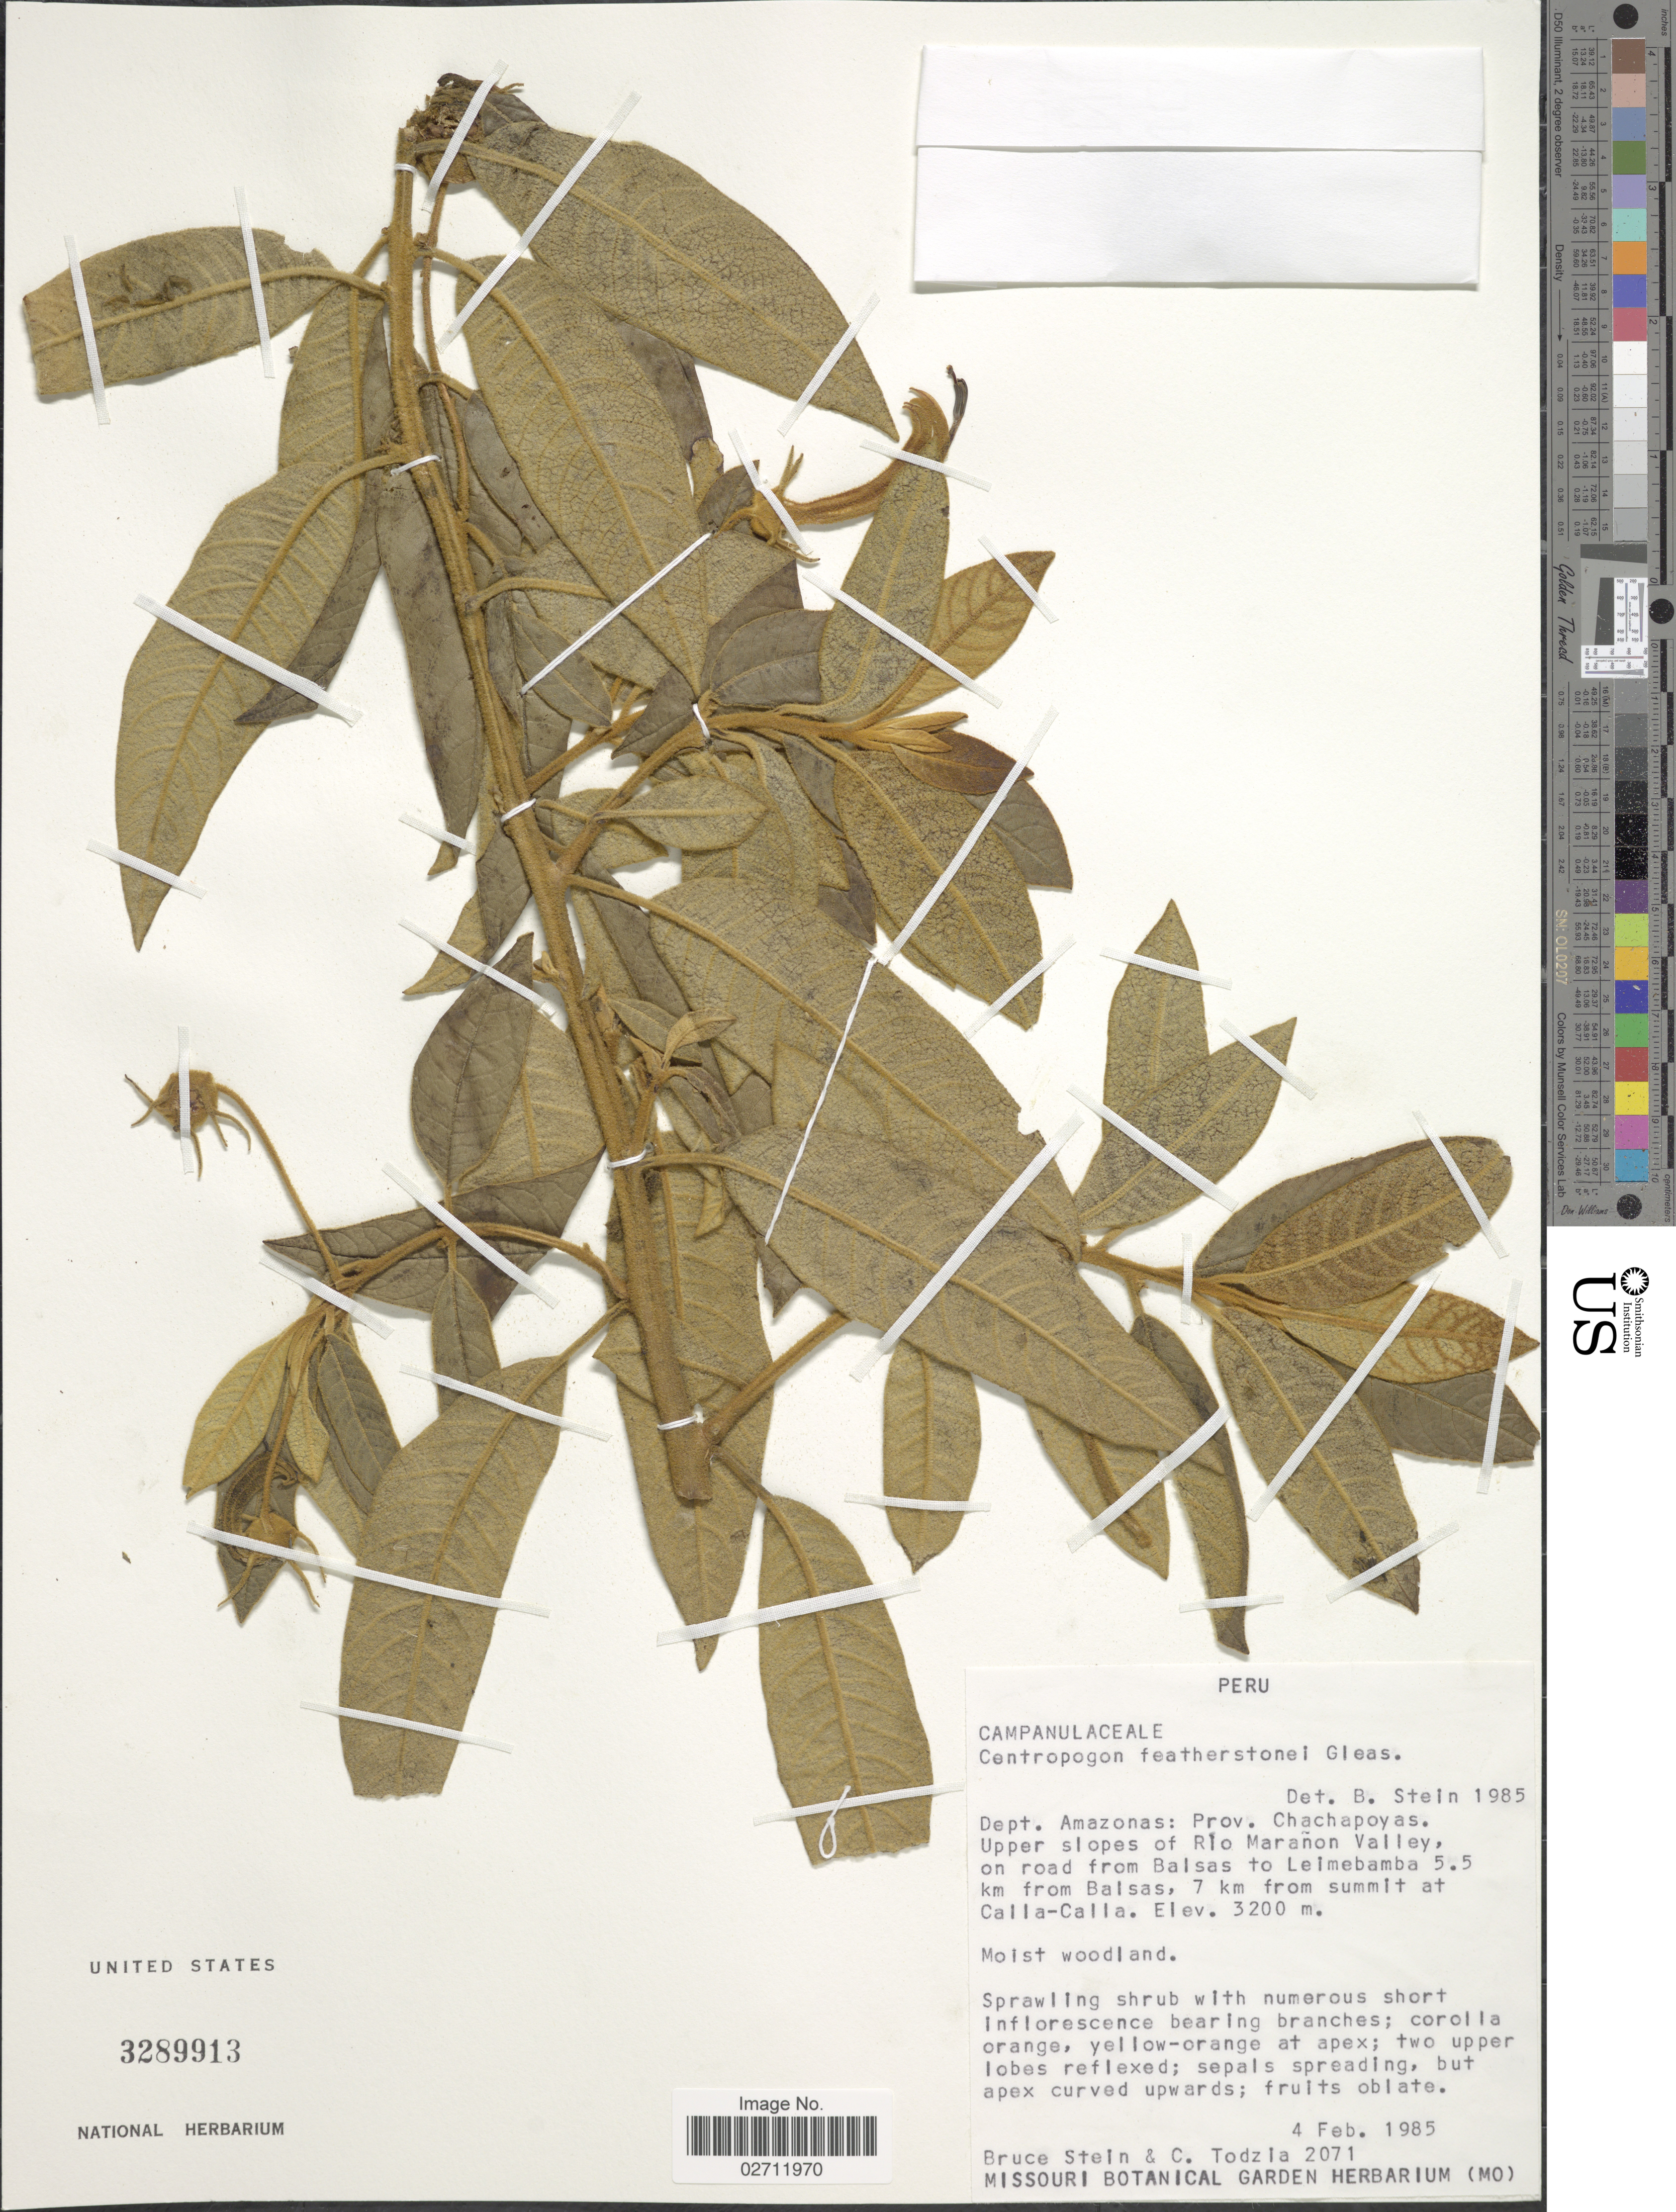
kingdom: Plantae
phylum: Tracheophyta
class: Magnoliopsida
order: Asterales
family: Campanulaceae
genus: Centropogon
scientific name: Centropogon featherstonei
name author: Gleason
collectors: B. A. Stein & C. A. Todzia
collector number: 2071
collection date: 1985-02-04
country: Peru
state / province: Amazonas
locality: Prov. Chachapoyas, upper slopes of Rio Maranon Valley, on road from Balsas to Leimebamba 5.5 km from Balsas, 7 km from summit at Calla-Calla.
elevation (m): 3200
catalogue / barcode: US 3289913